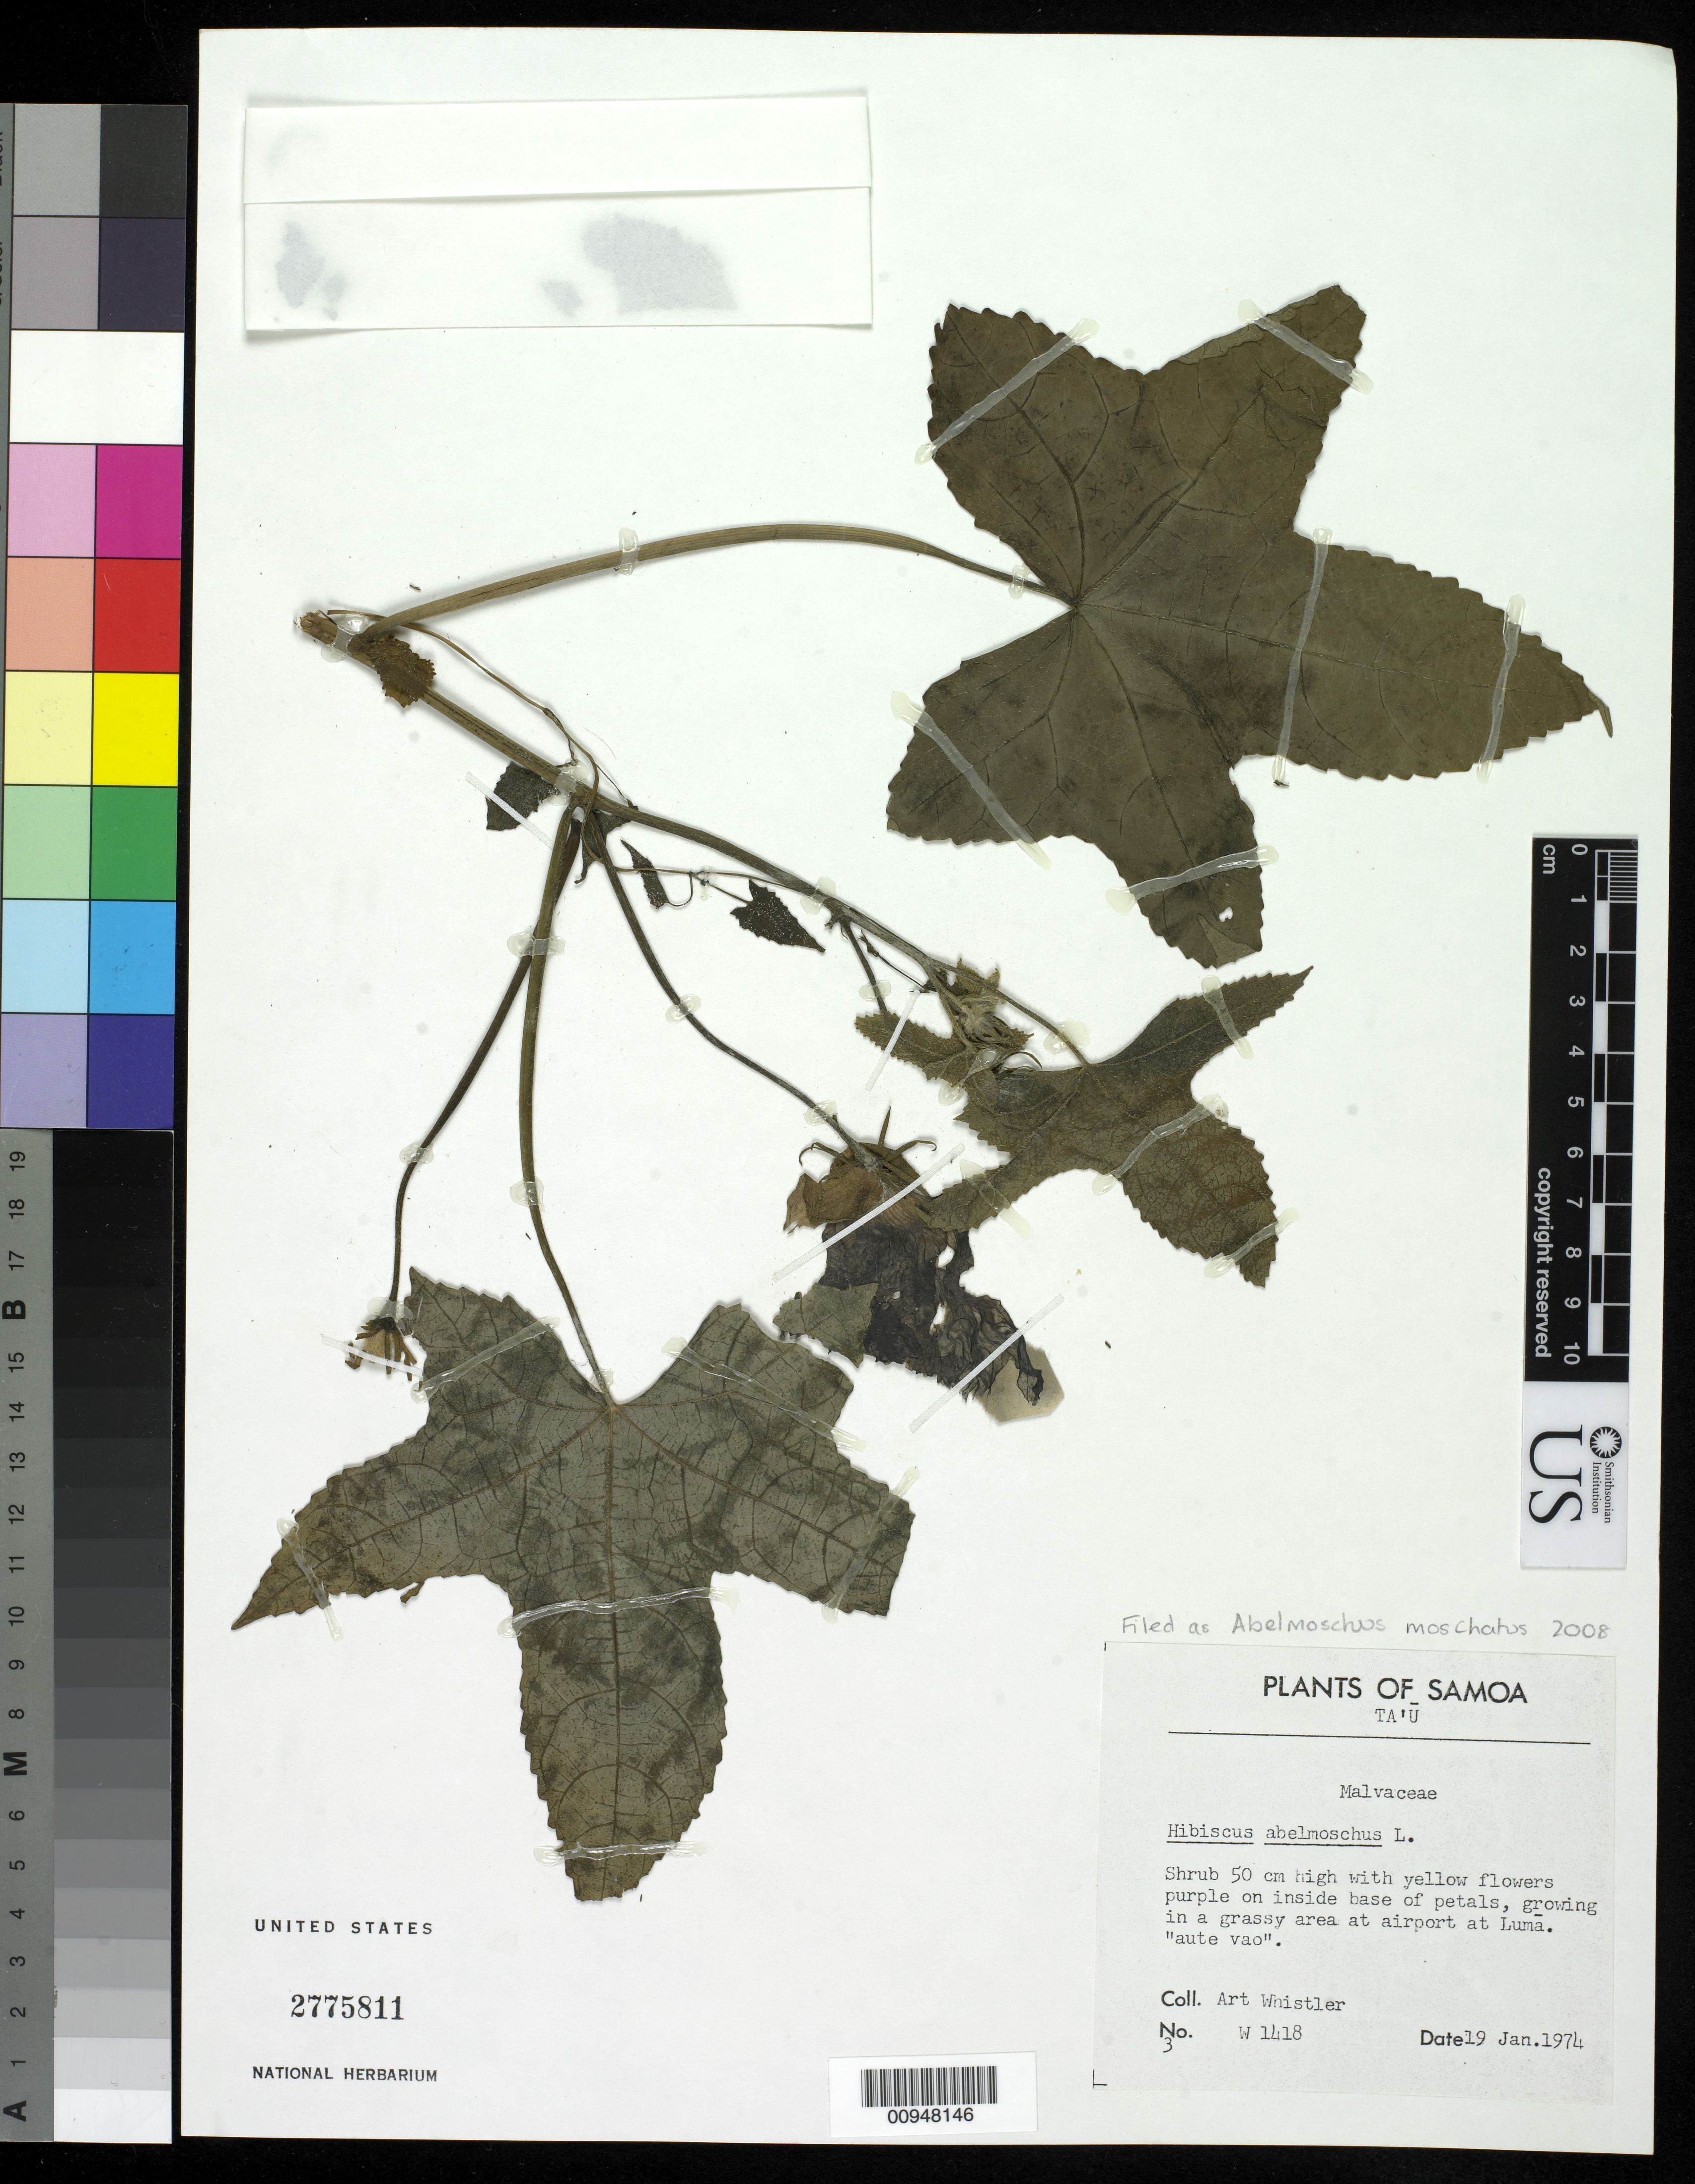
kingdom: Plantae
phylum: Tracheophyta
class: Magnoliopsida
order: Malvales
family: Malvaceae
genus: Abelmoschus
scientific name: Abelmoschus moschatus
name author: Medik.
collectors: A. Whistler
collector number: W 1418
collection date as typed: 19 Jan 1974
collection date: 1974-01-19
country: American Samoa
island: Ta'u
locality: In a grassy area at airport at Luma.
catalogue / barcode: US 2775811